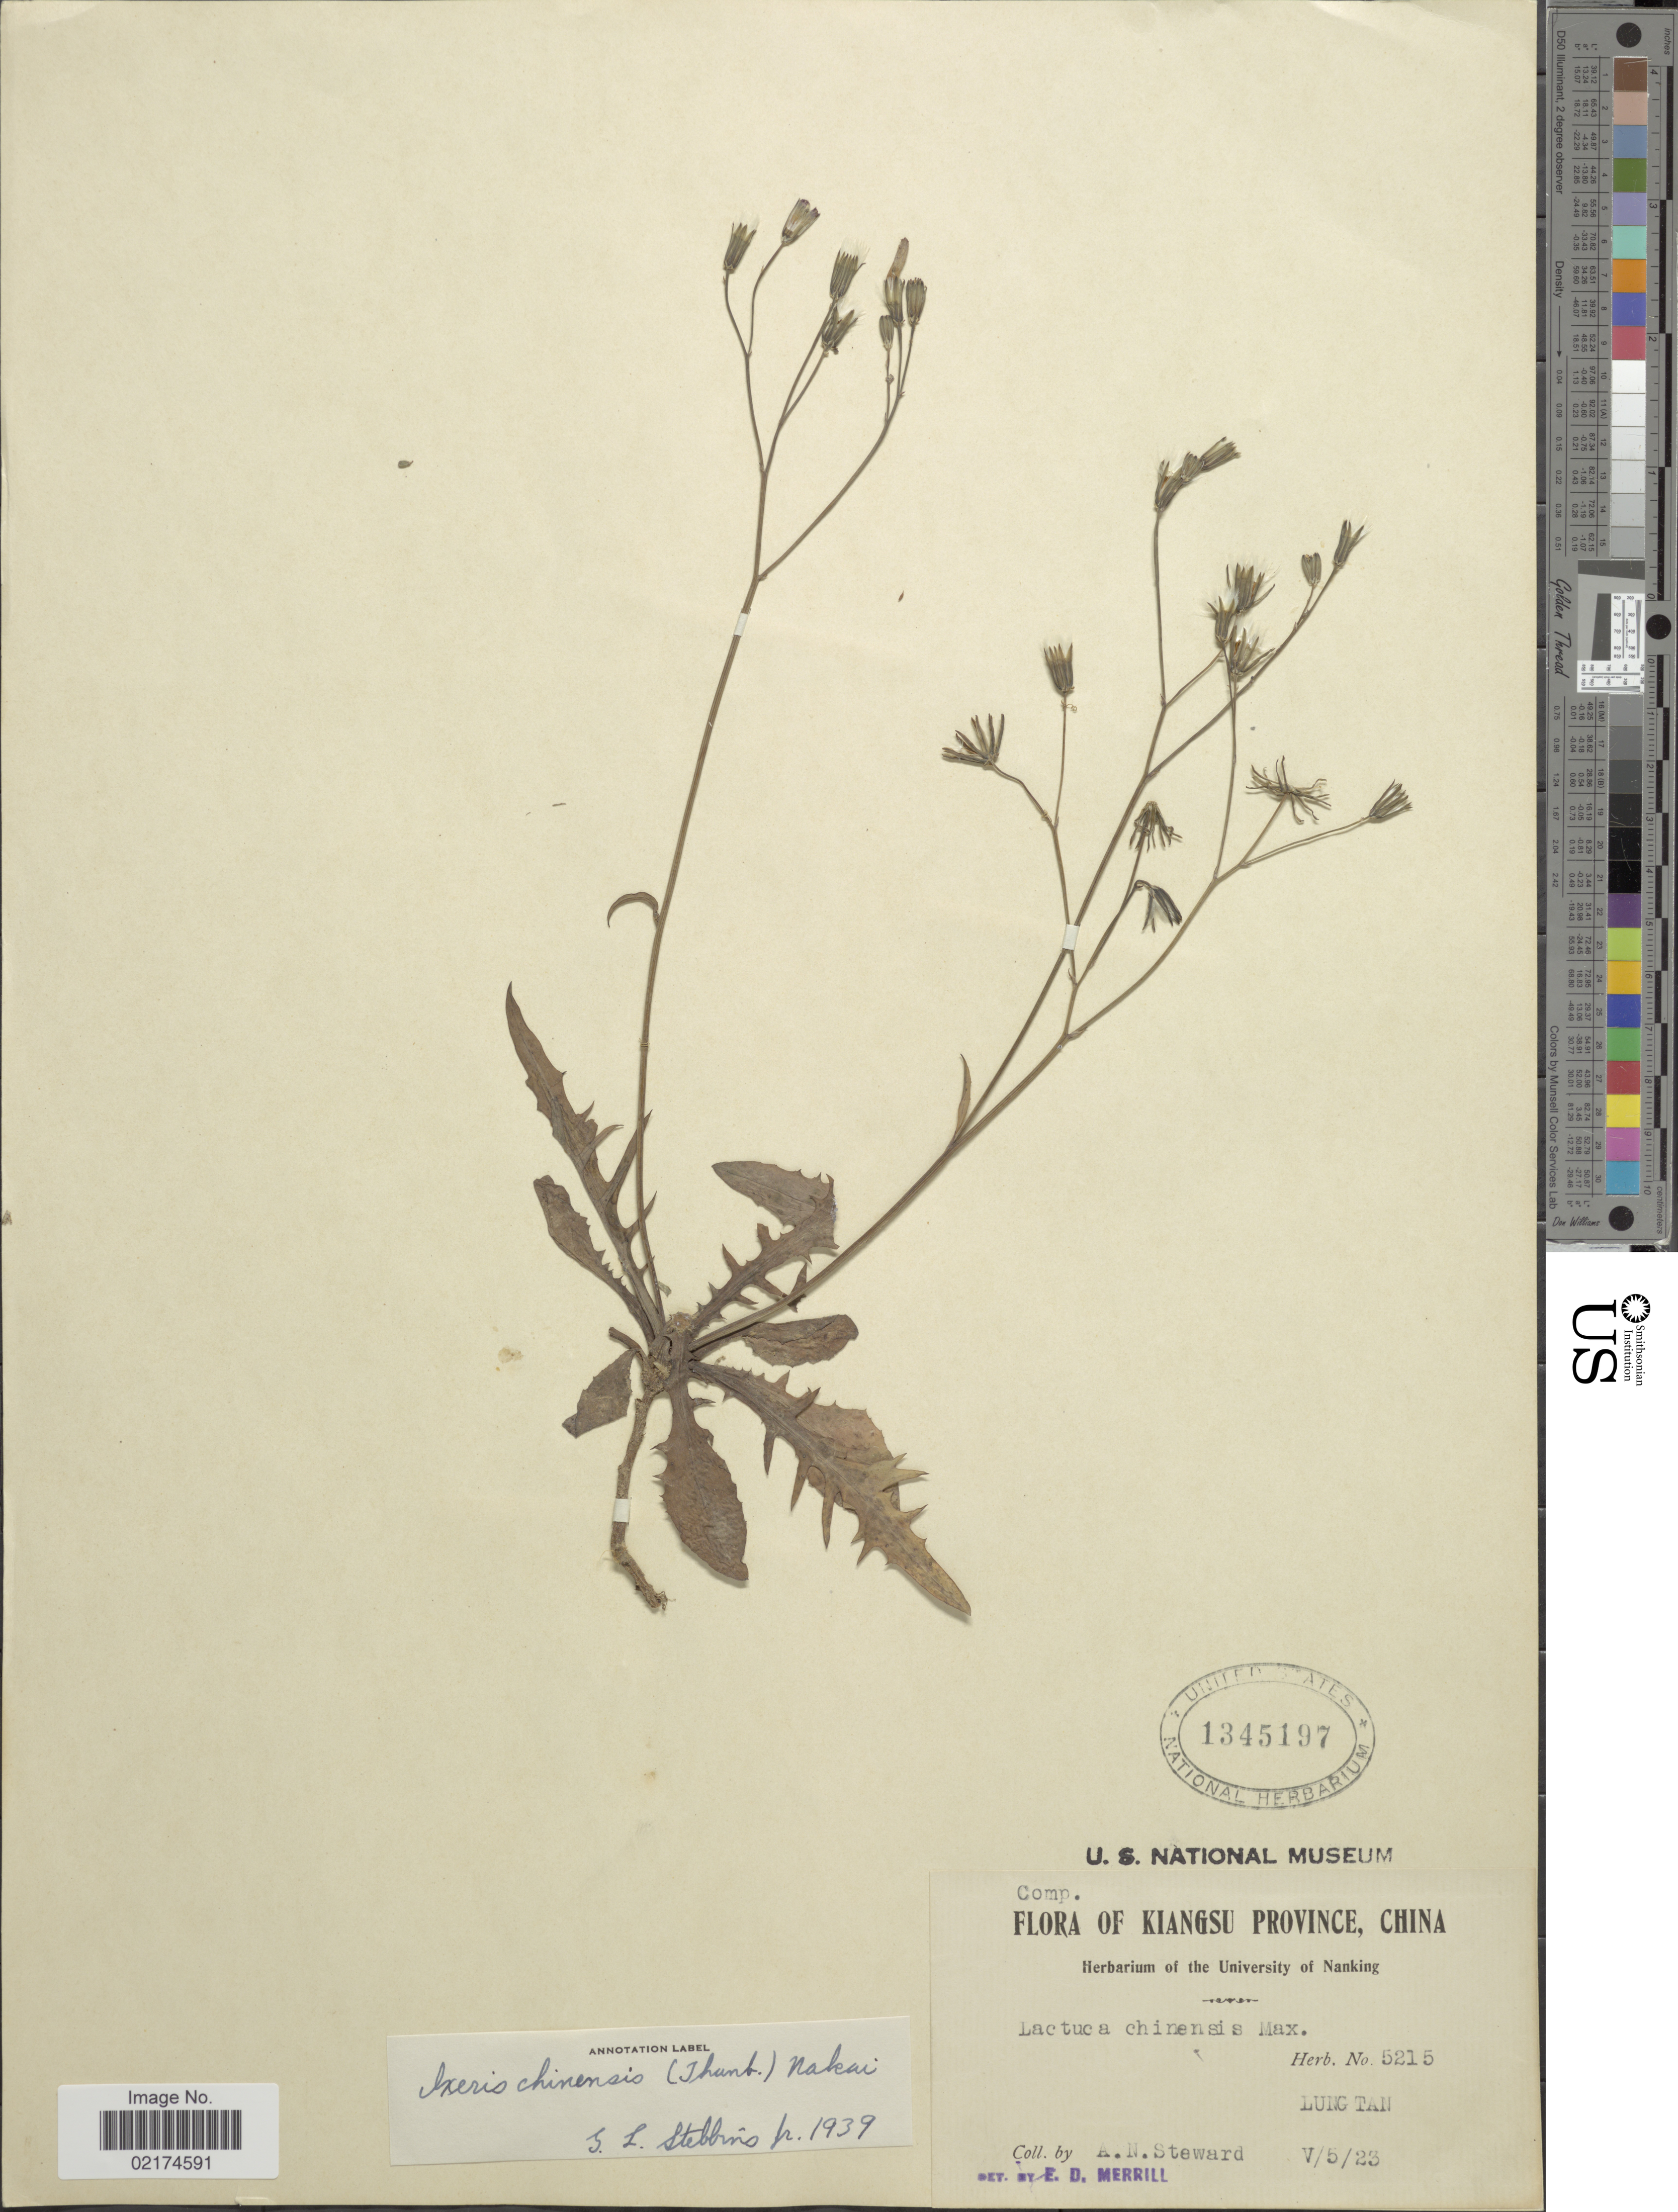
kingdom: Plantae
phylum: Tracheophyta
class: Magnoliopsida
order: Asterales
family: Asteraceae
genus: Ixeris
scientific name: Ixeris chinensis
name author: (Thunb.) Nakai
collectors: A. N. Steward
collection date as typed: Transcribed d/m/y: 5/5/23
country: China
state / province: Jiangsu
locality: Kiangsu Province, Lung Tan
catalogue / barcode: US 1345197